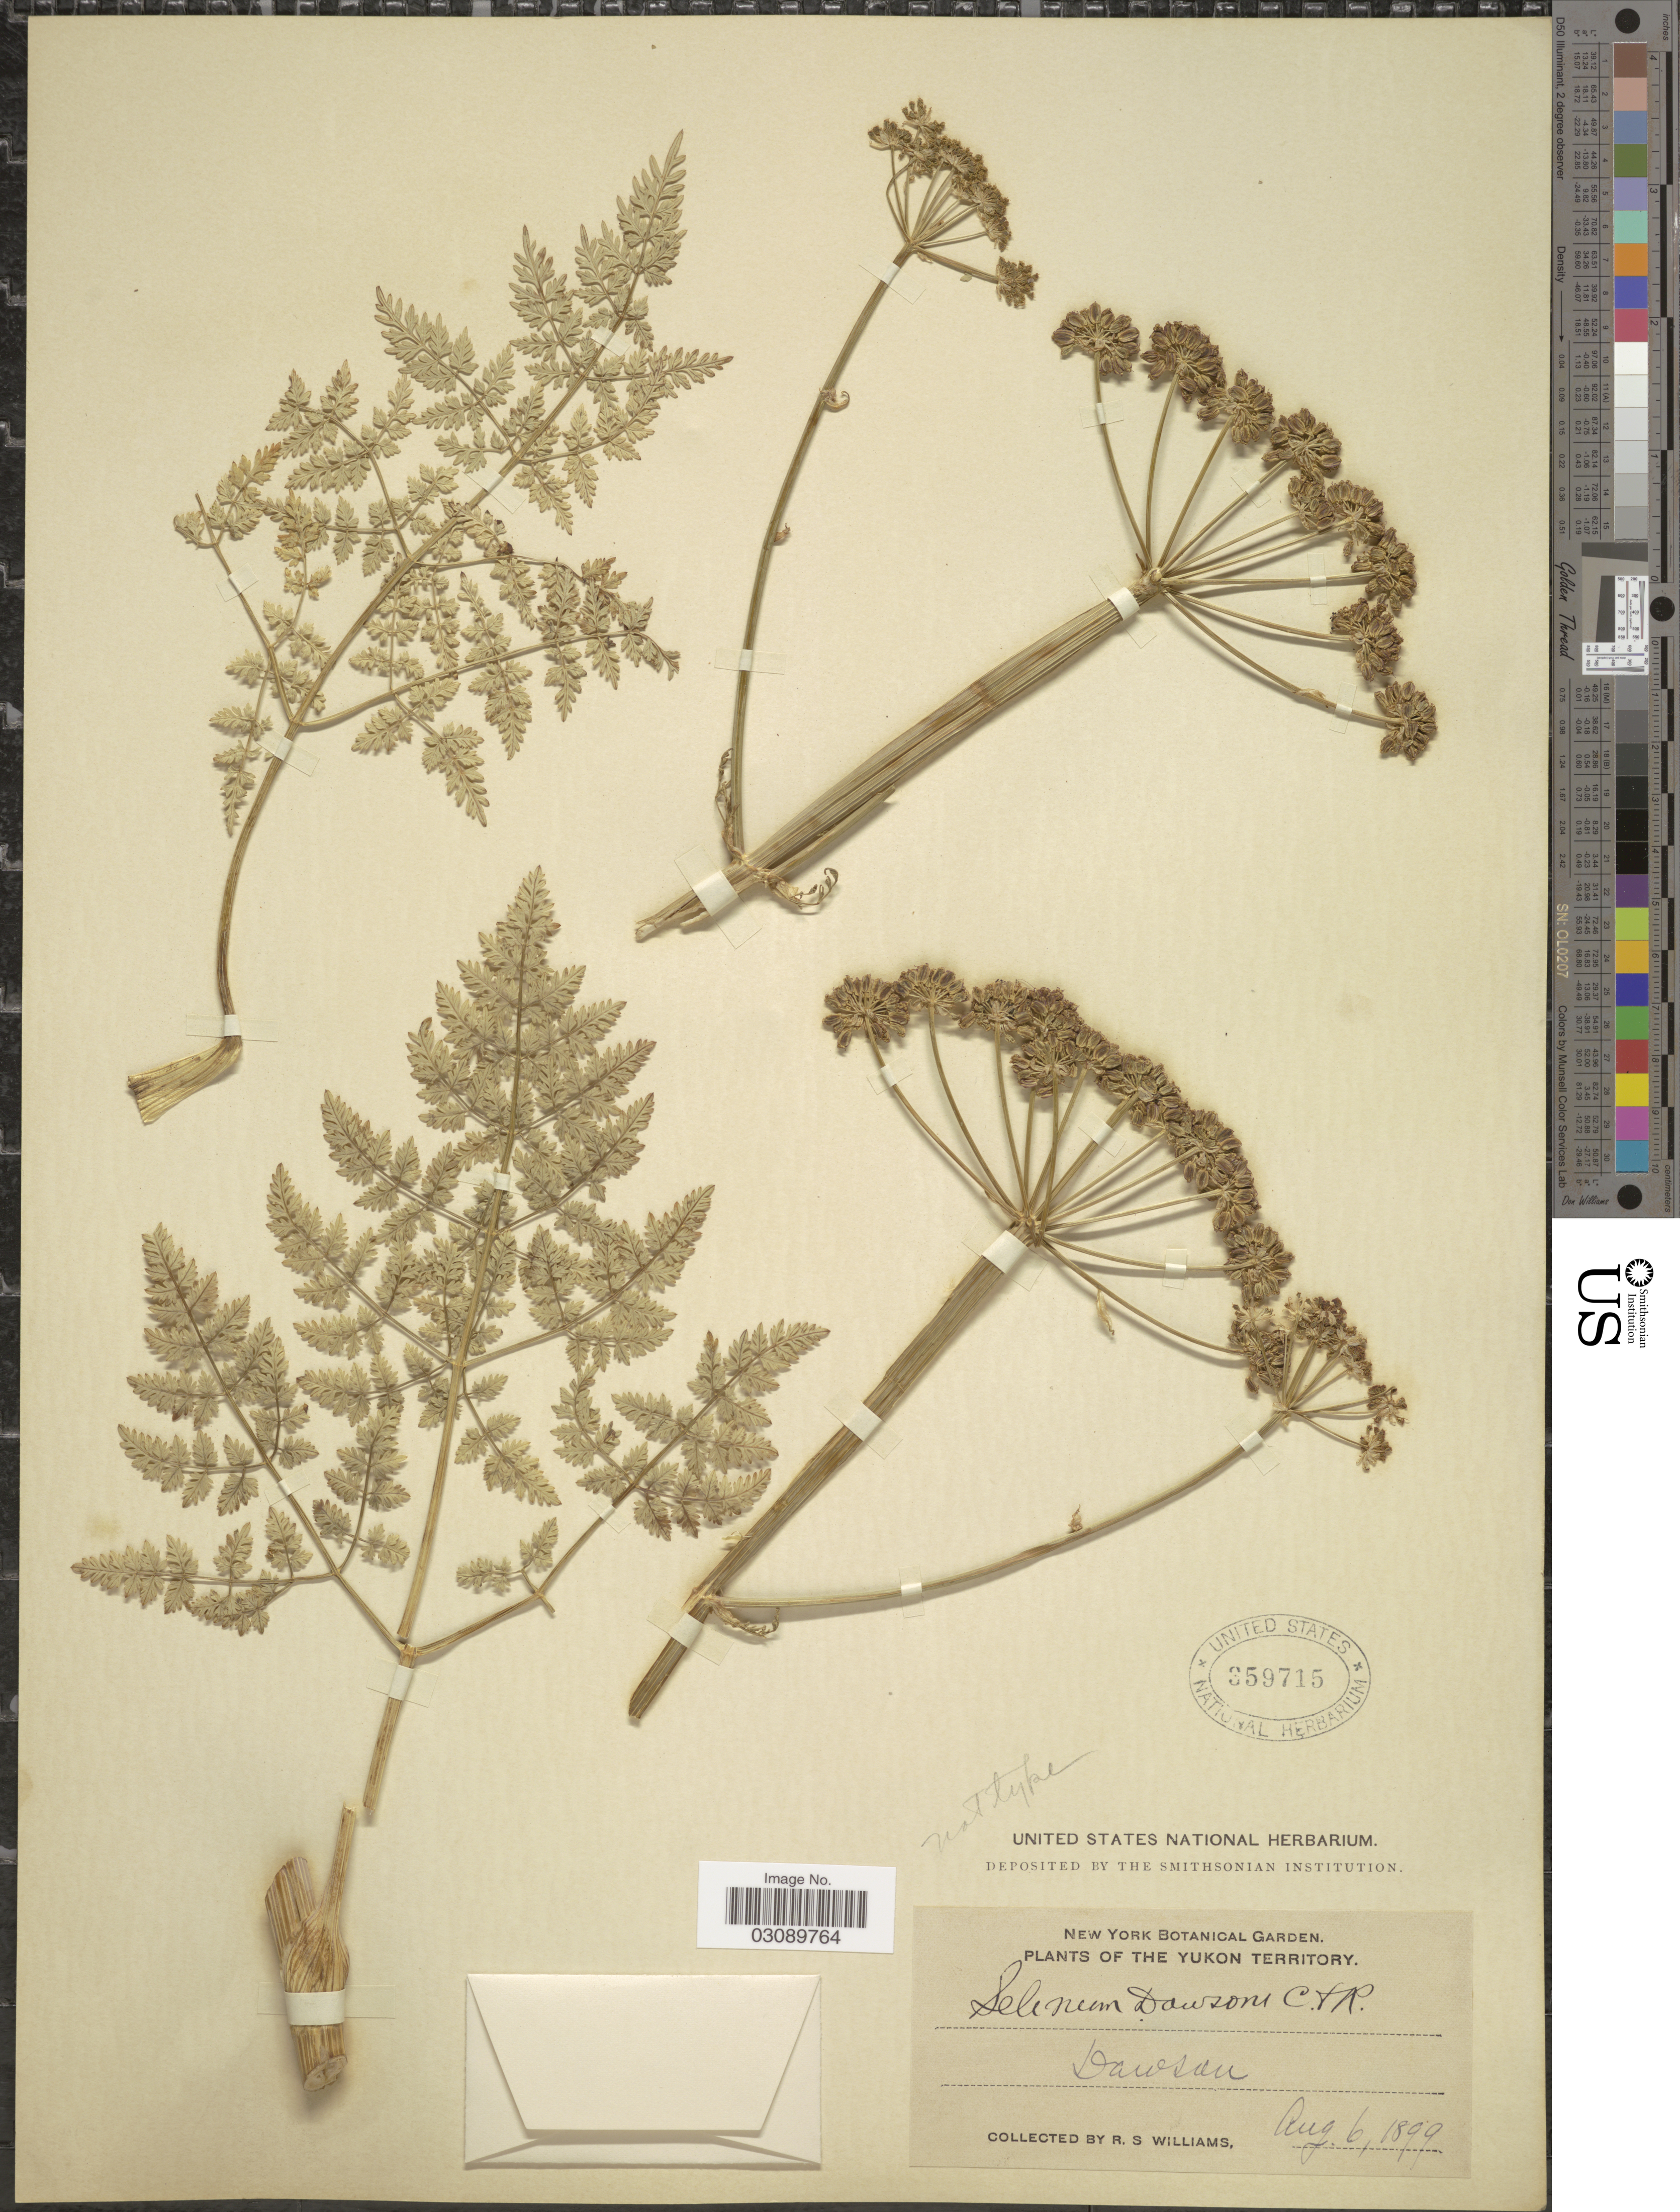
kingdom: Plantae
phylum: Tracheophyta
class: Magnoliopsida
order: Apiales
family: Apiaceae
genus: Conioselinum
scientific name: Conioselinum chinense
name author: (L.) Britton et al.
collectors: R. S. Williams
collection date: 1899-08-06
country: Canada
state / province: Yukon Territory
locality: Dawson.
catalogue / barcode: US 359715